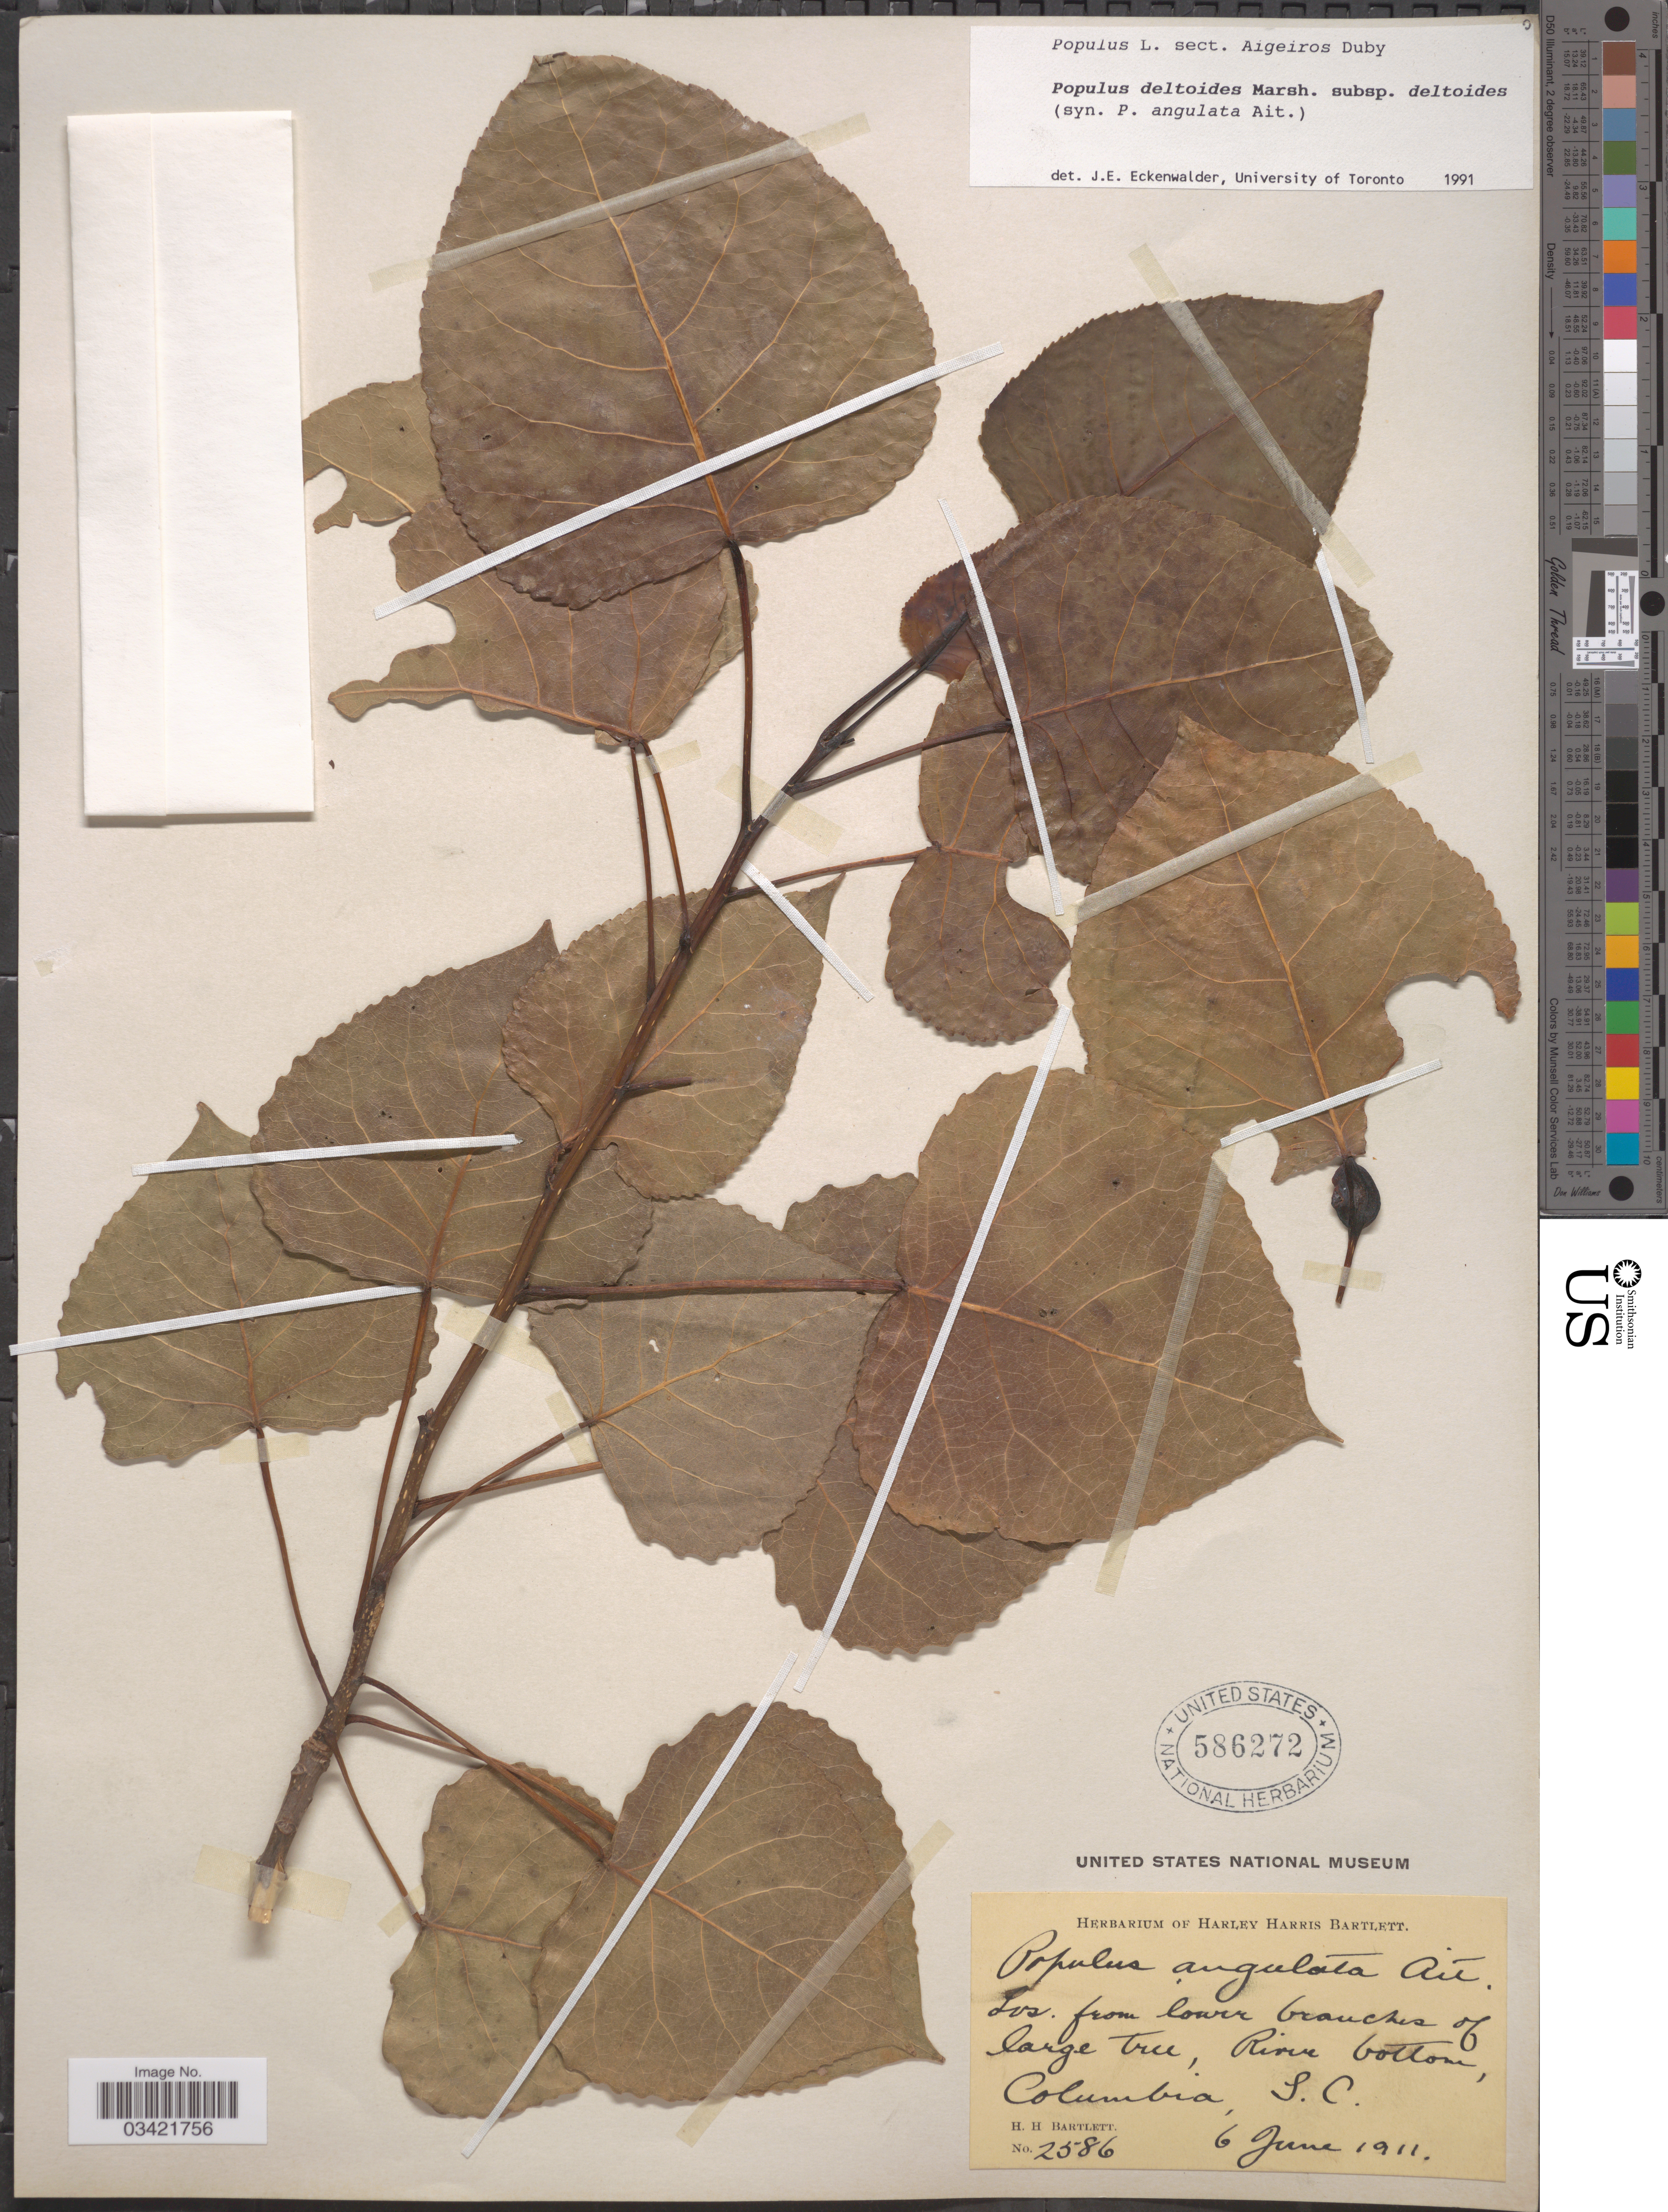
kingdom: Plantae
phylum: Tracheophyta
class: Magnoliopsida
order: Malpighiales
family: Salicaceae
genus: Populus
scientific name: Populus deltoides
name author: W. Bartram ex Marshall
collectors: H. H. Bartlett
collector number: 2586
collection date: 1911-06-06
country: United States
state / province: South Carolina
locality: River bottom, Columbia.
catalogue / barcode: US 586272